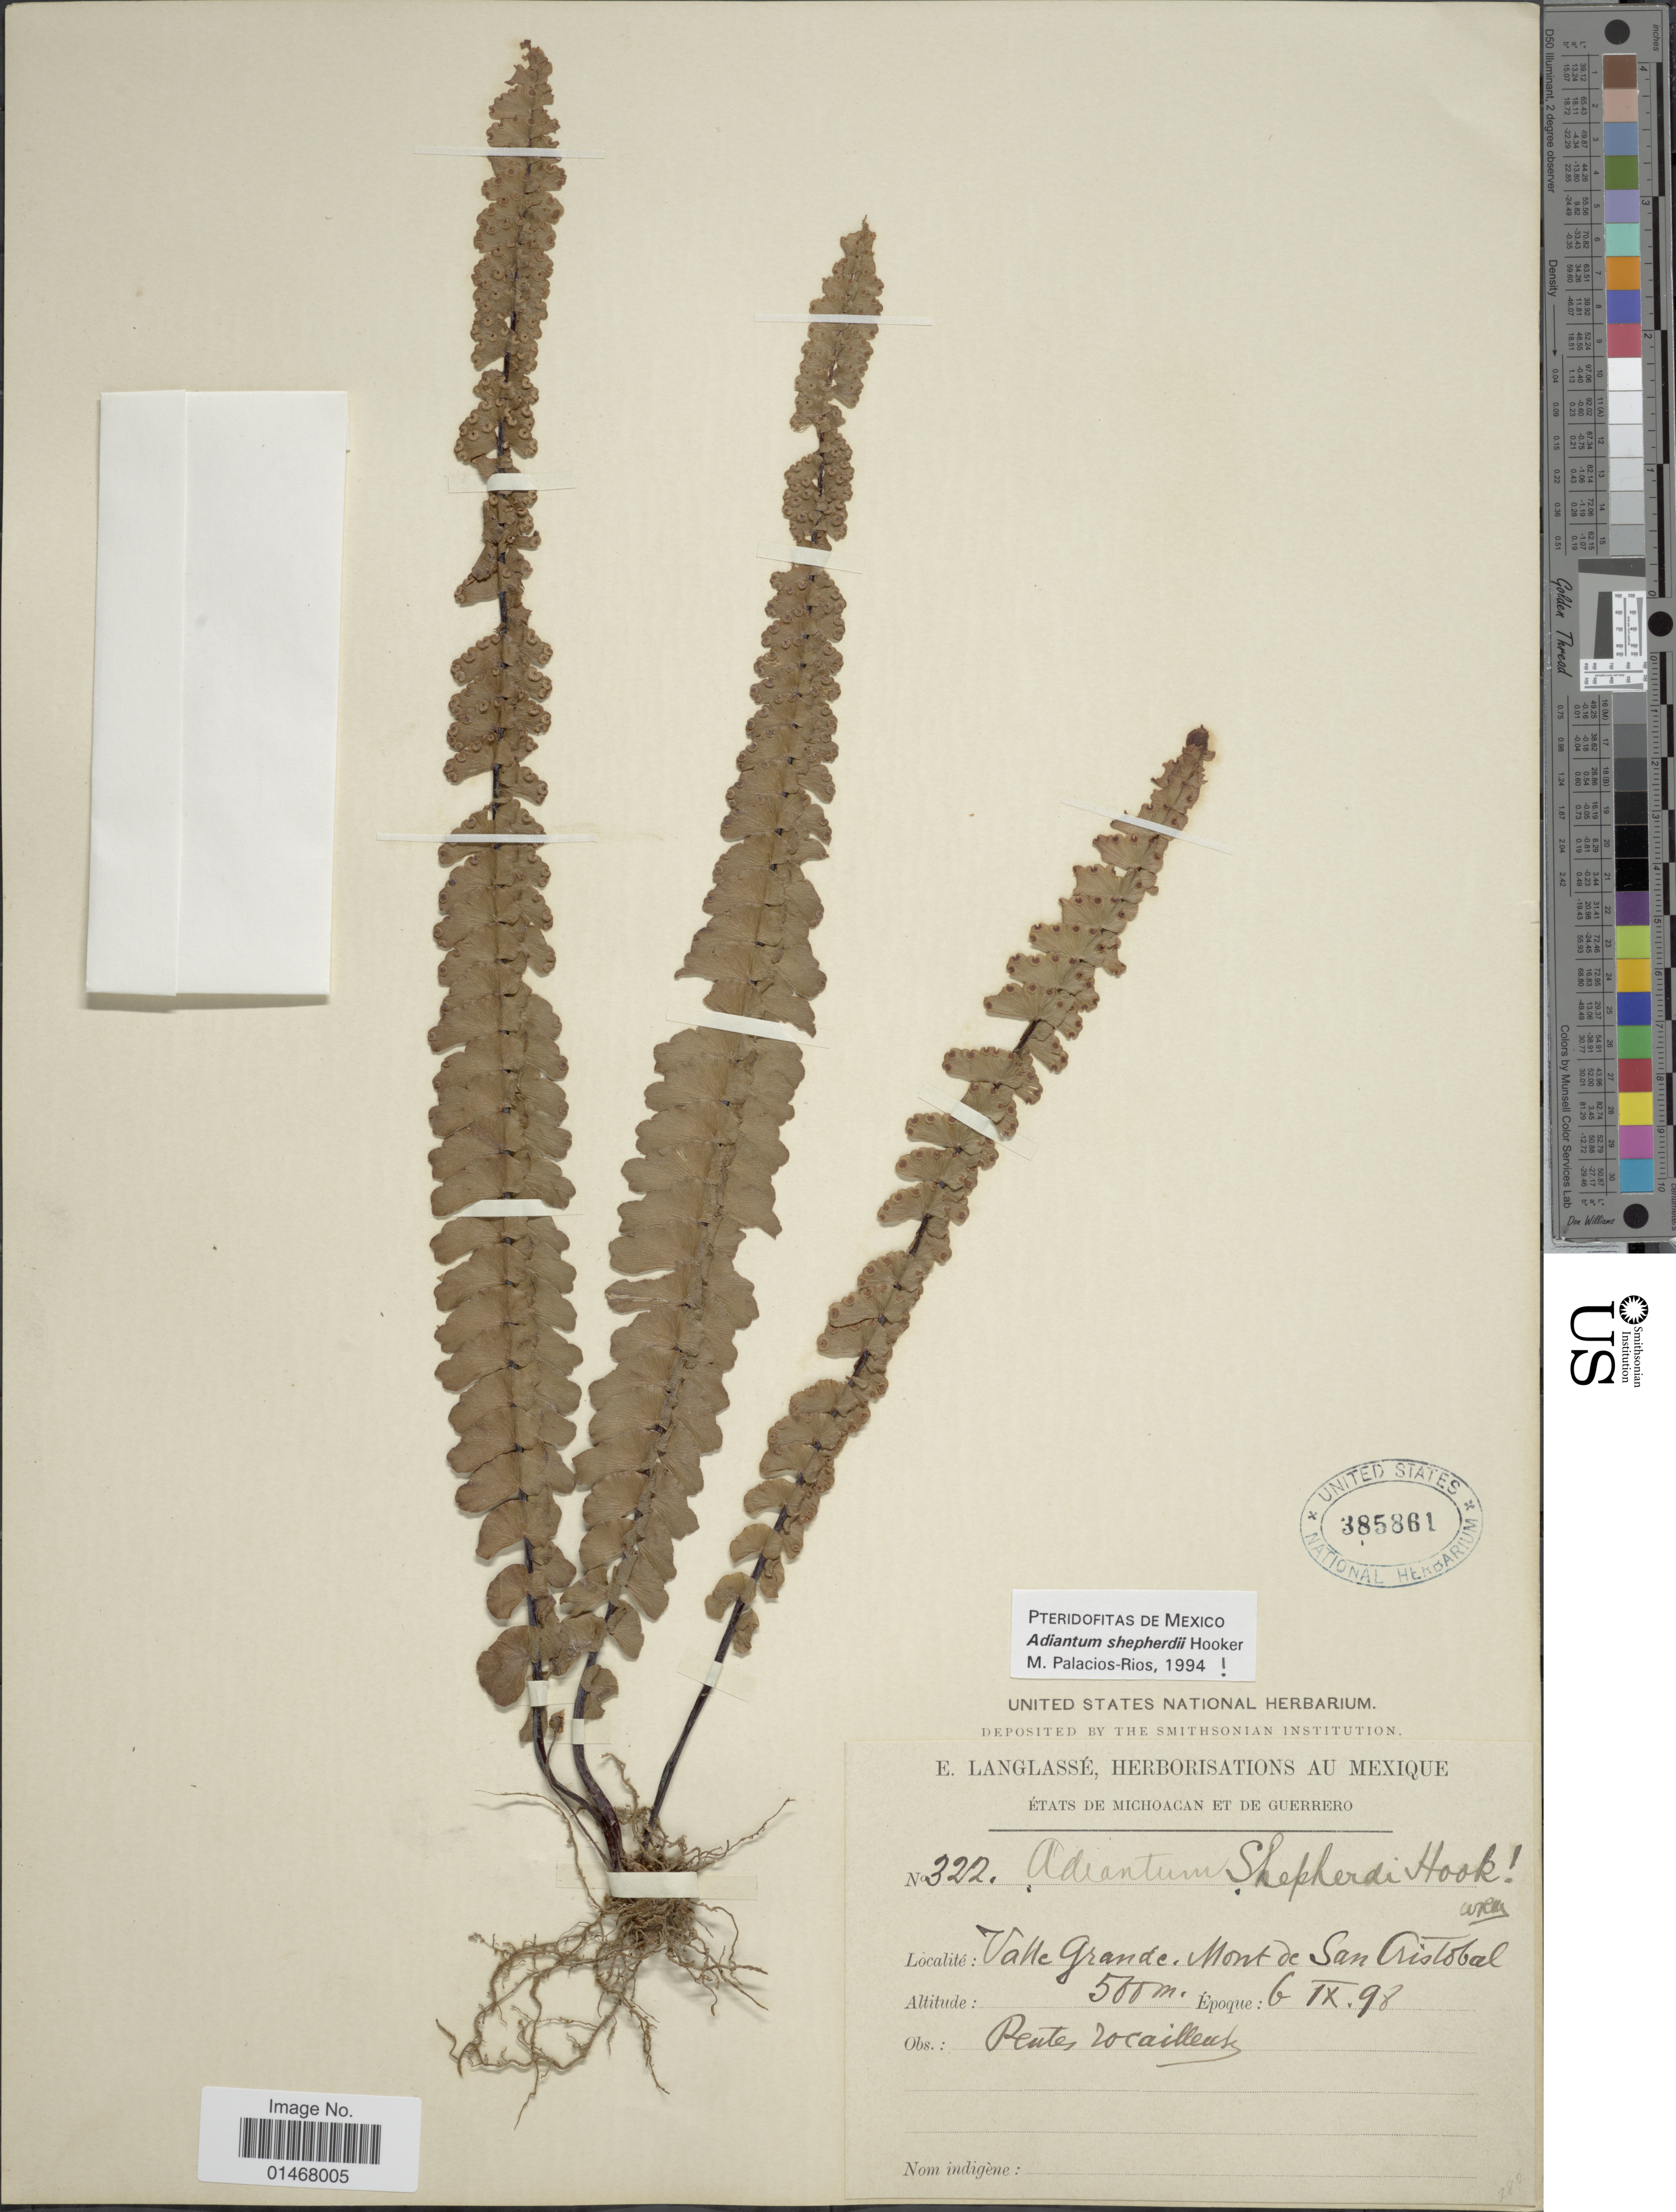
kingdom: Plantae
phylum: Tracheophyta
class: Polypodiopsida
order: Polypodiales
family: Pteridaceae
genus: Adiantum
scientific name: Adiantum shepherdii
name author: Hook.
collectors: E. Langlassé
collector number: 322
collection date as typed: Transcribed d/m/y: 6/9/98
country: Mexico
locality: États de Michoacan et Guerrero, Valle Grande, Monte de San Cristobal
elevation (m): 500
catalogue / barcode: US 385861